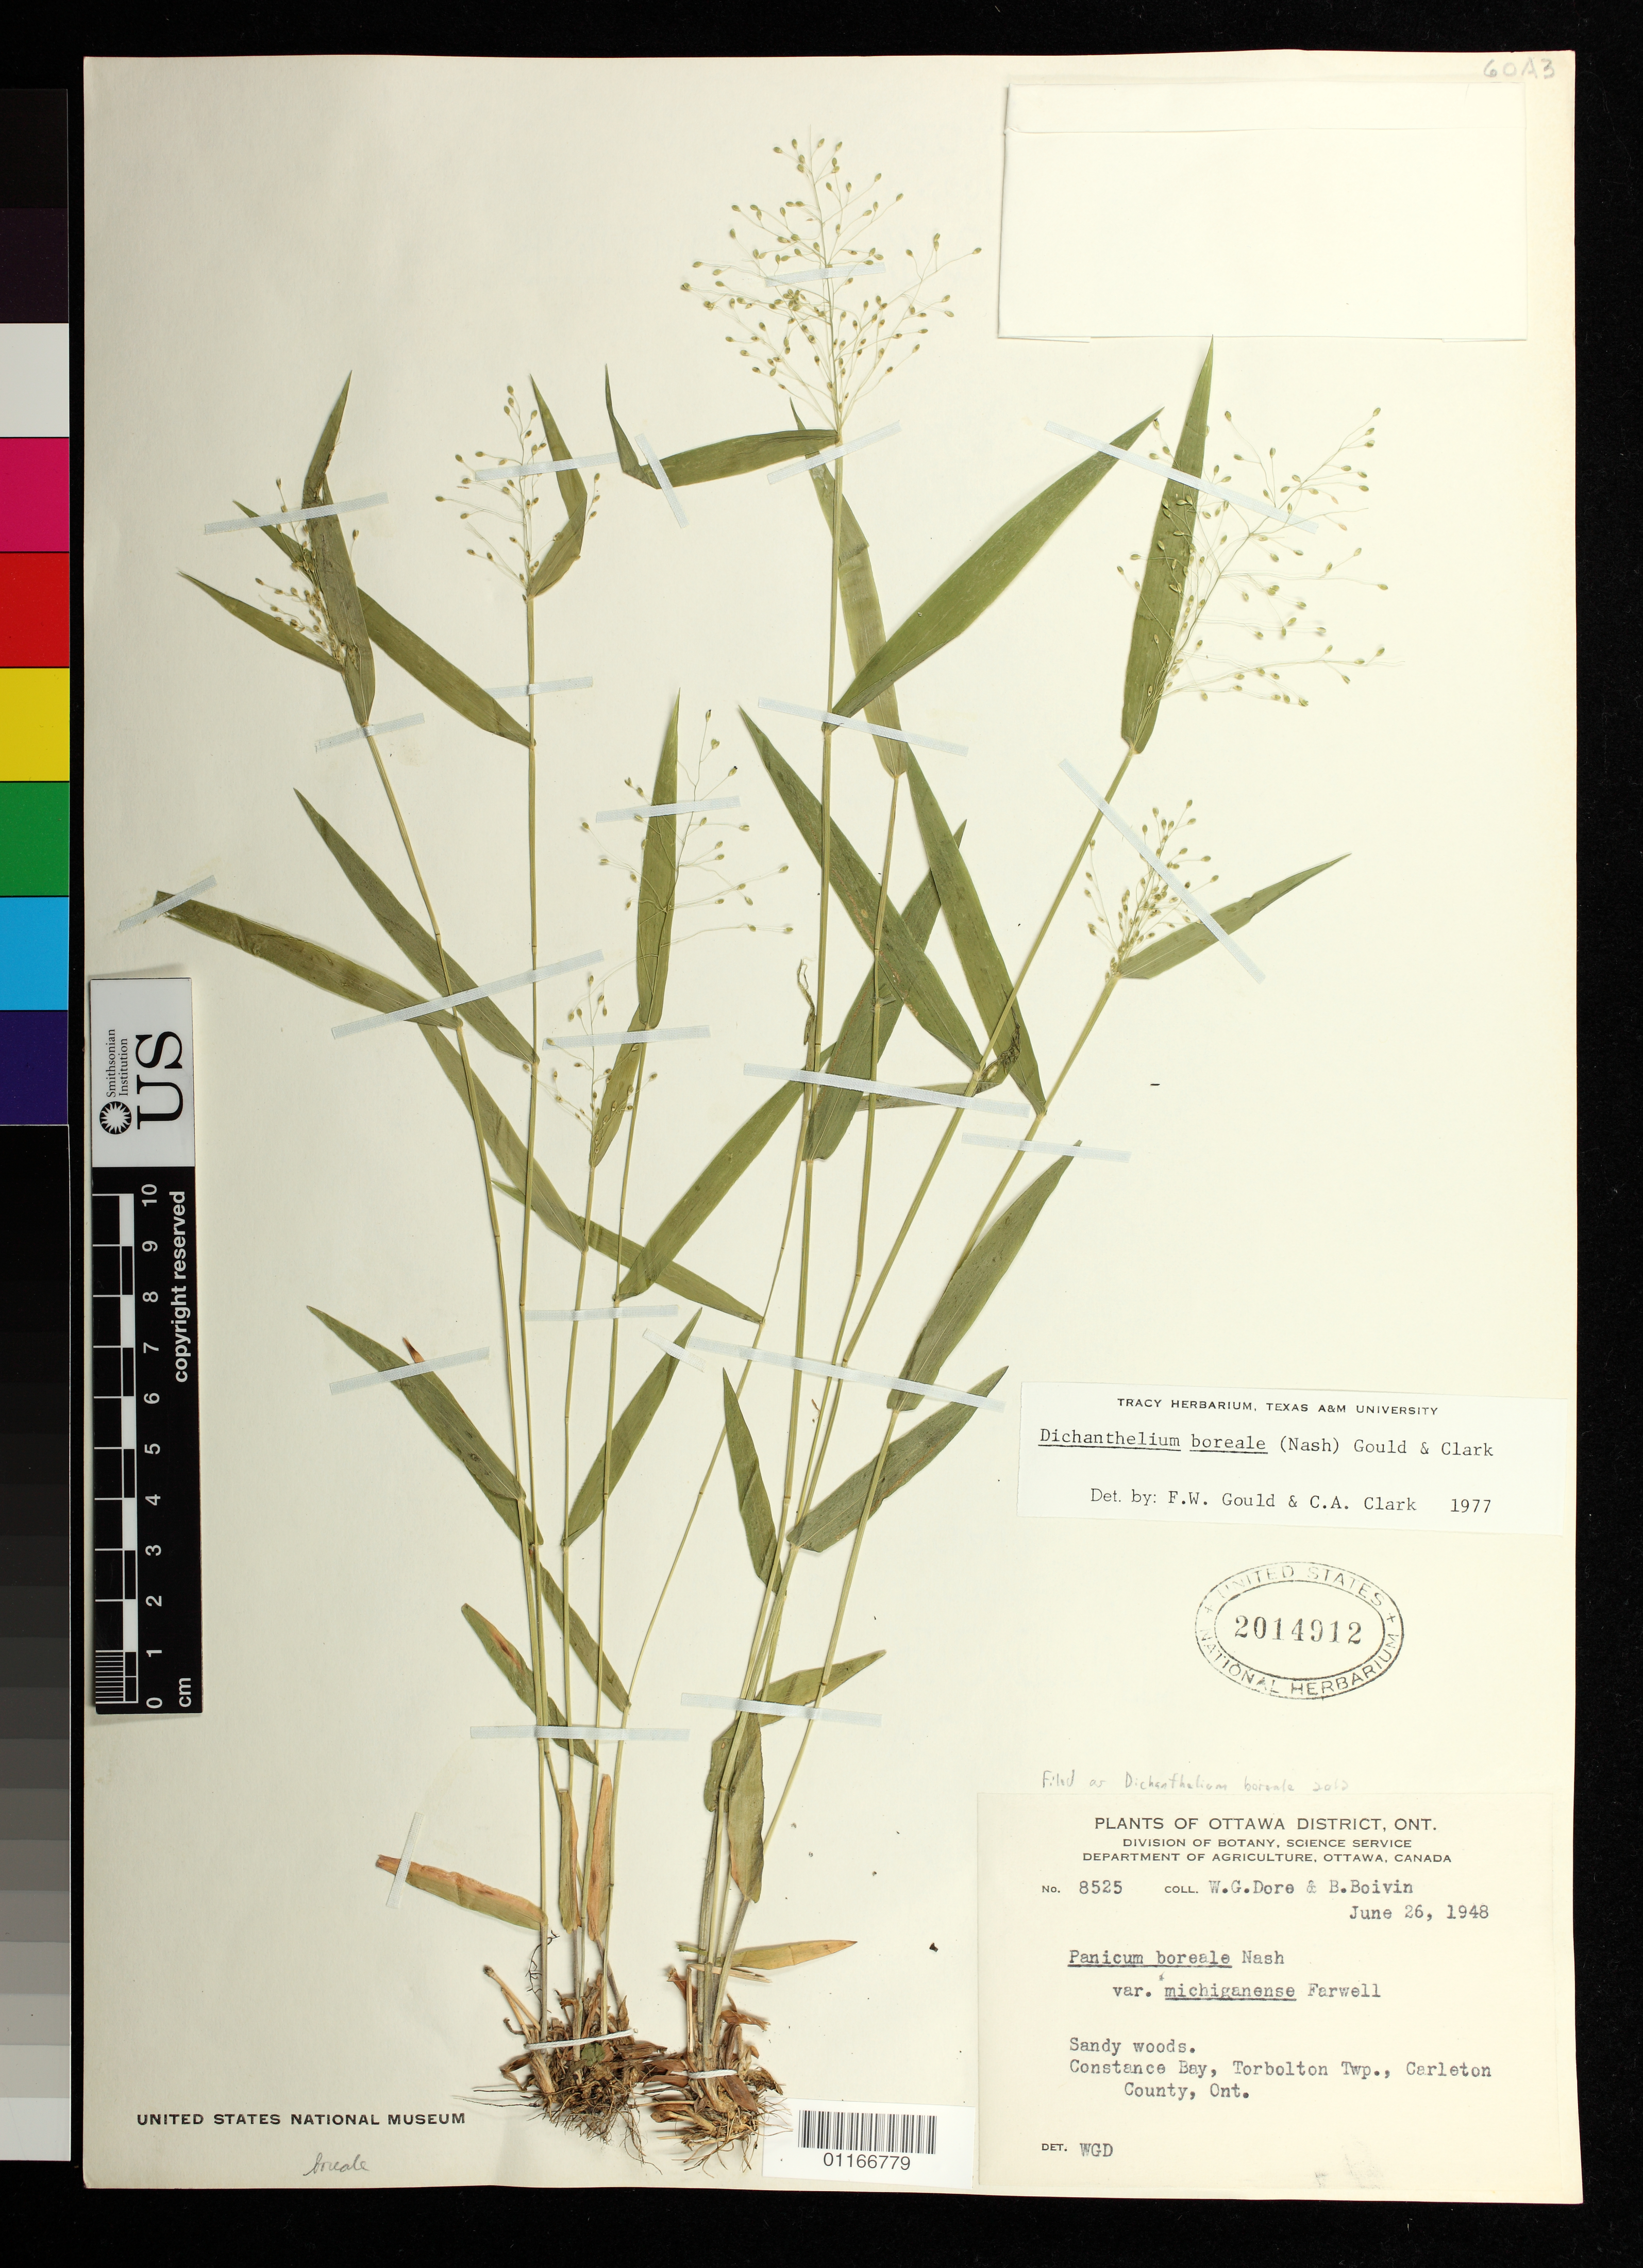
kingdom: Plantae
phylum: Tracheophyta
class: Liliopsida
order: Poales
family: Poaceae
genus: Dichanthelium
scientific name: Dichanthelium boreale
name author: (Nash) Freckmann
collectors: W. Dore & J. R. B. Boivin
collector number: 8525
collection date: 1948-06-26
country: Canada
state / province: Ontario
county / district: Carleton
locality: Constance Bay, Torbolton Twp.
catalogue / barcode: US 2014912